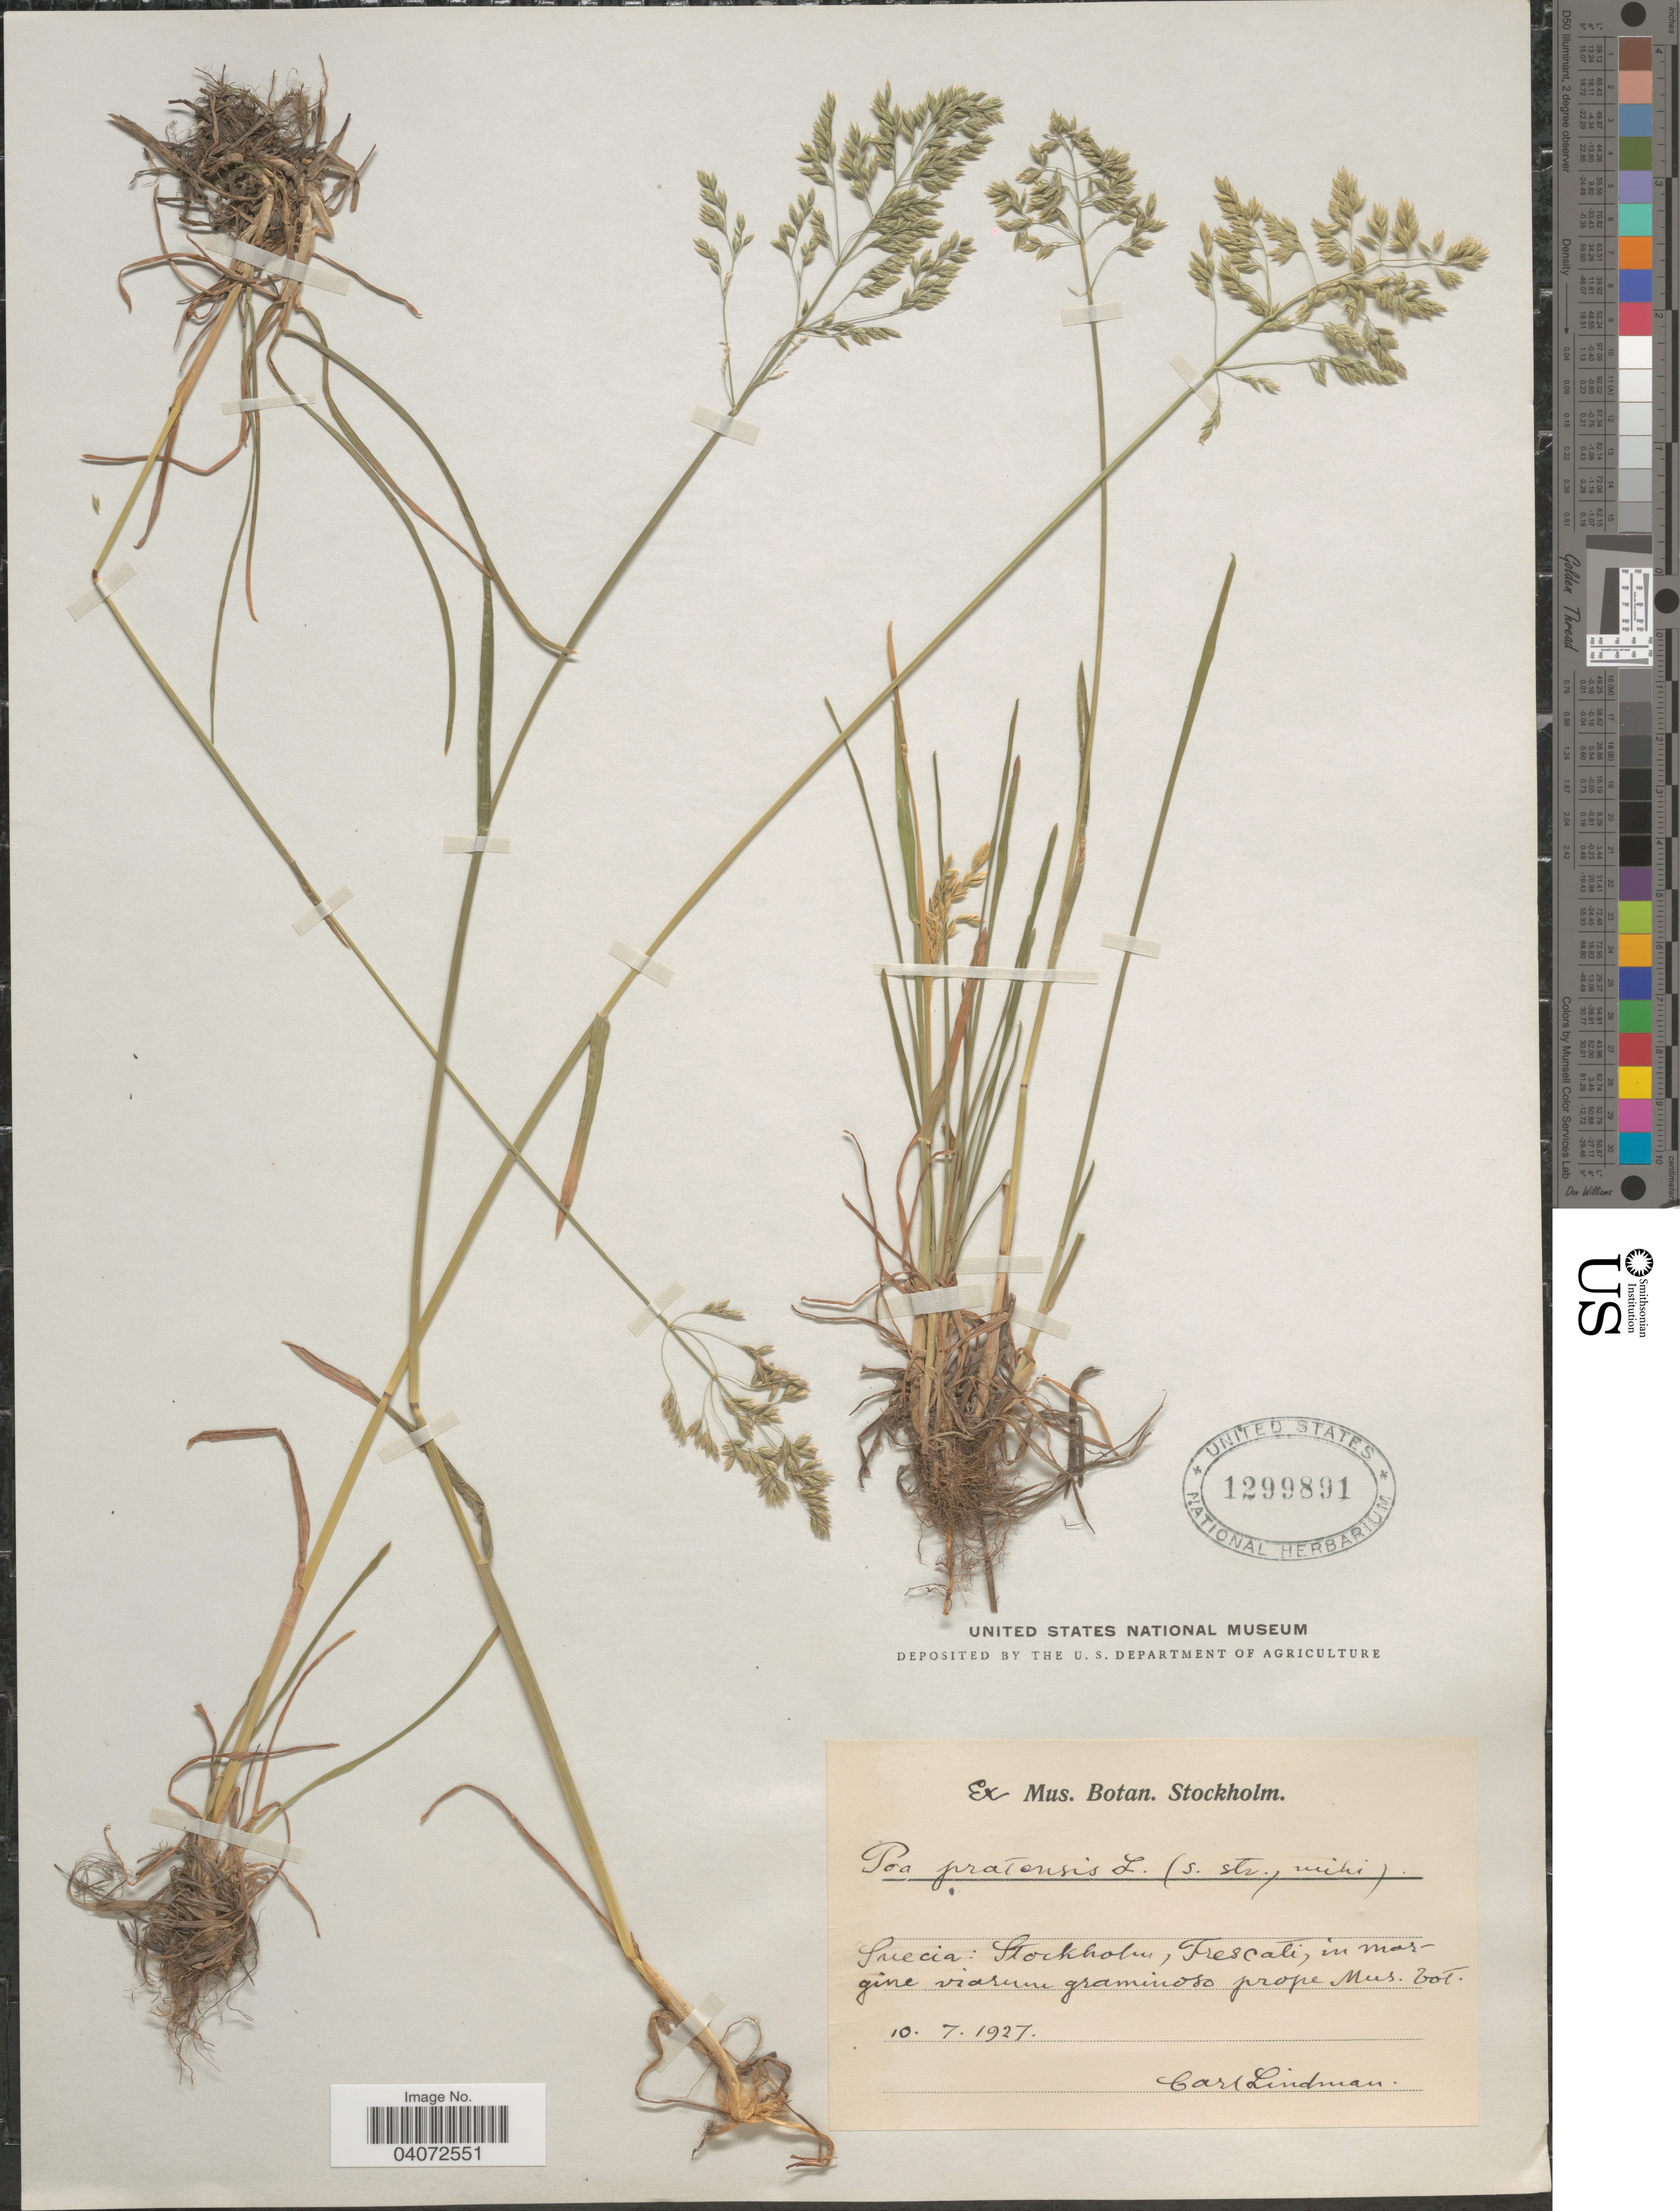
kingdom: Plantae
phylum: Tracheophyta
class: Liliopsida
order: Poales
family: Poaceae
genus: Poa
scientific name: Poa pratensis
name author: L.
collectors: C. A. M. Lindman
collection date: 1927-07-10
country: Sweden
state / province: Stockholm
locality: Suecia: Frescati, in margine viarum graminoso prope Mus. bot.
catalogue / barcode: US 1299891